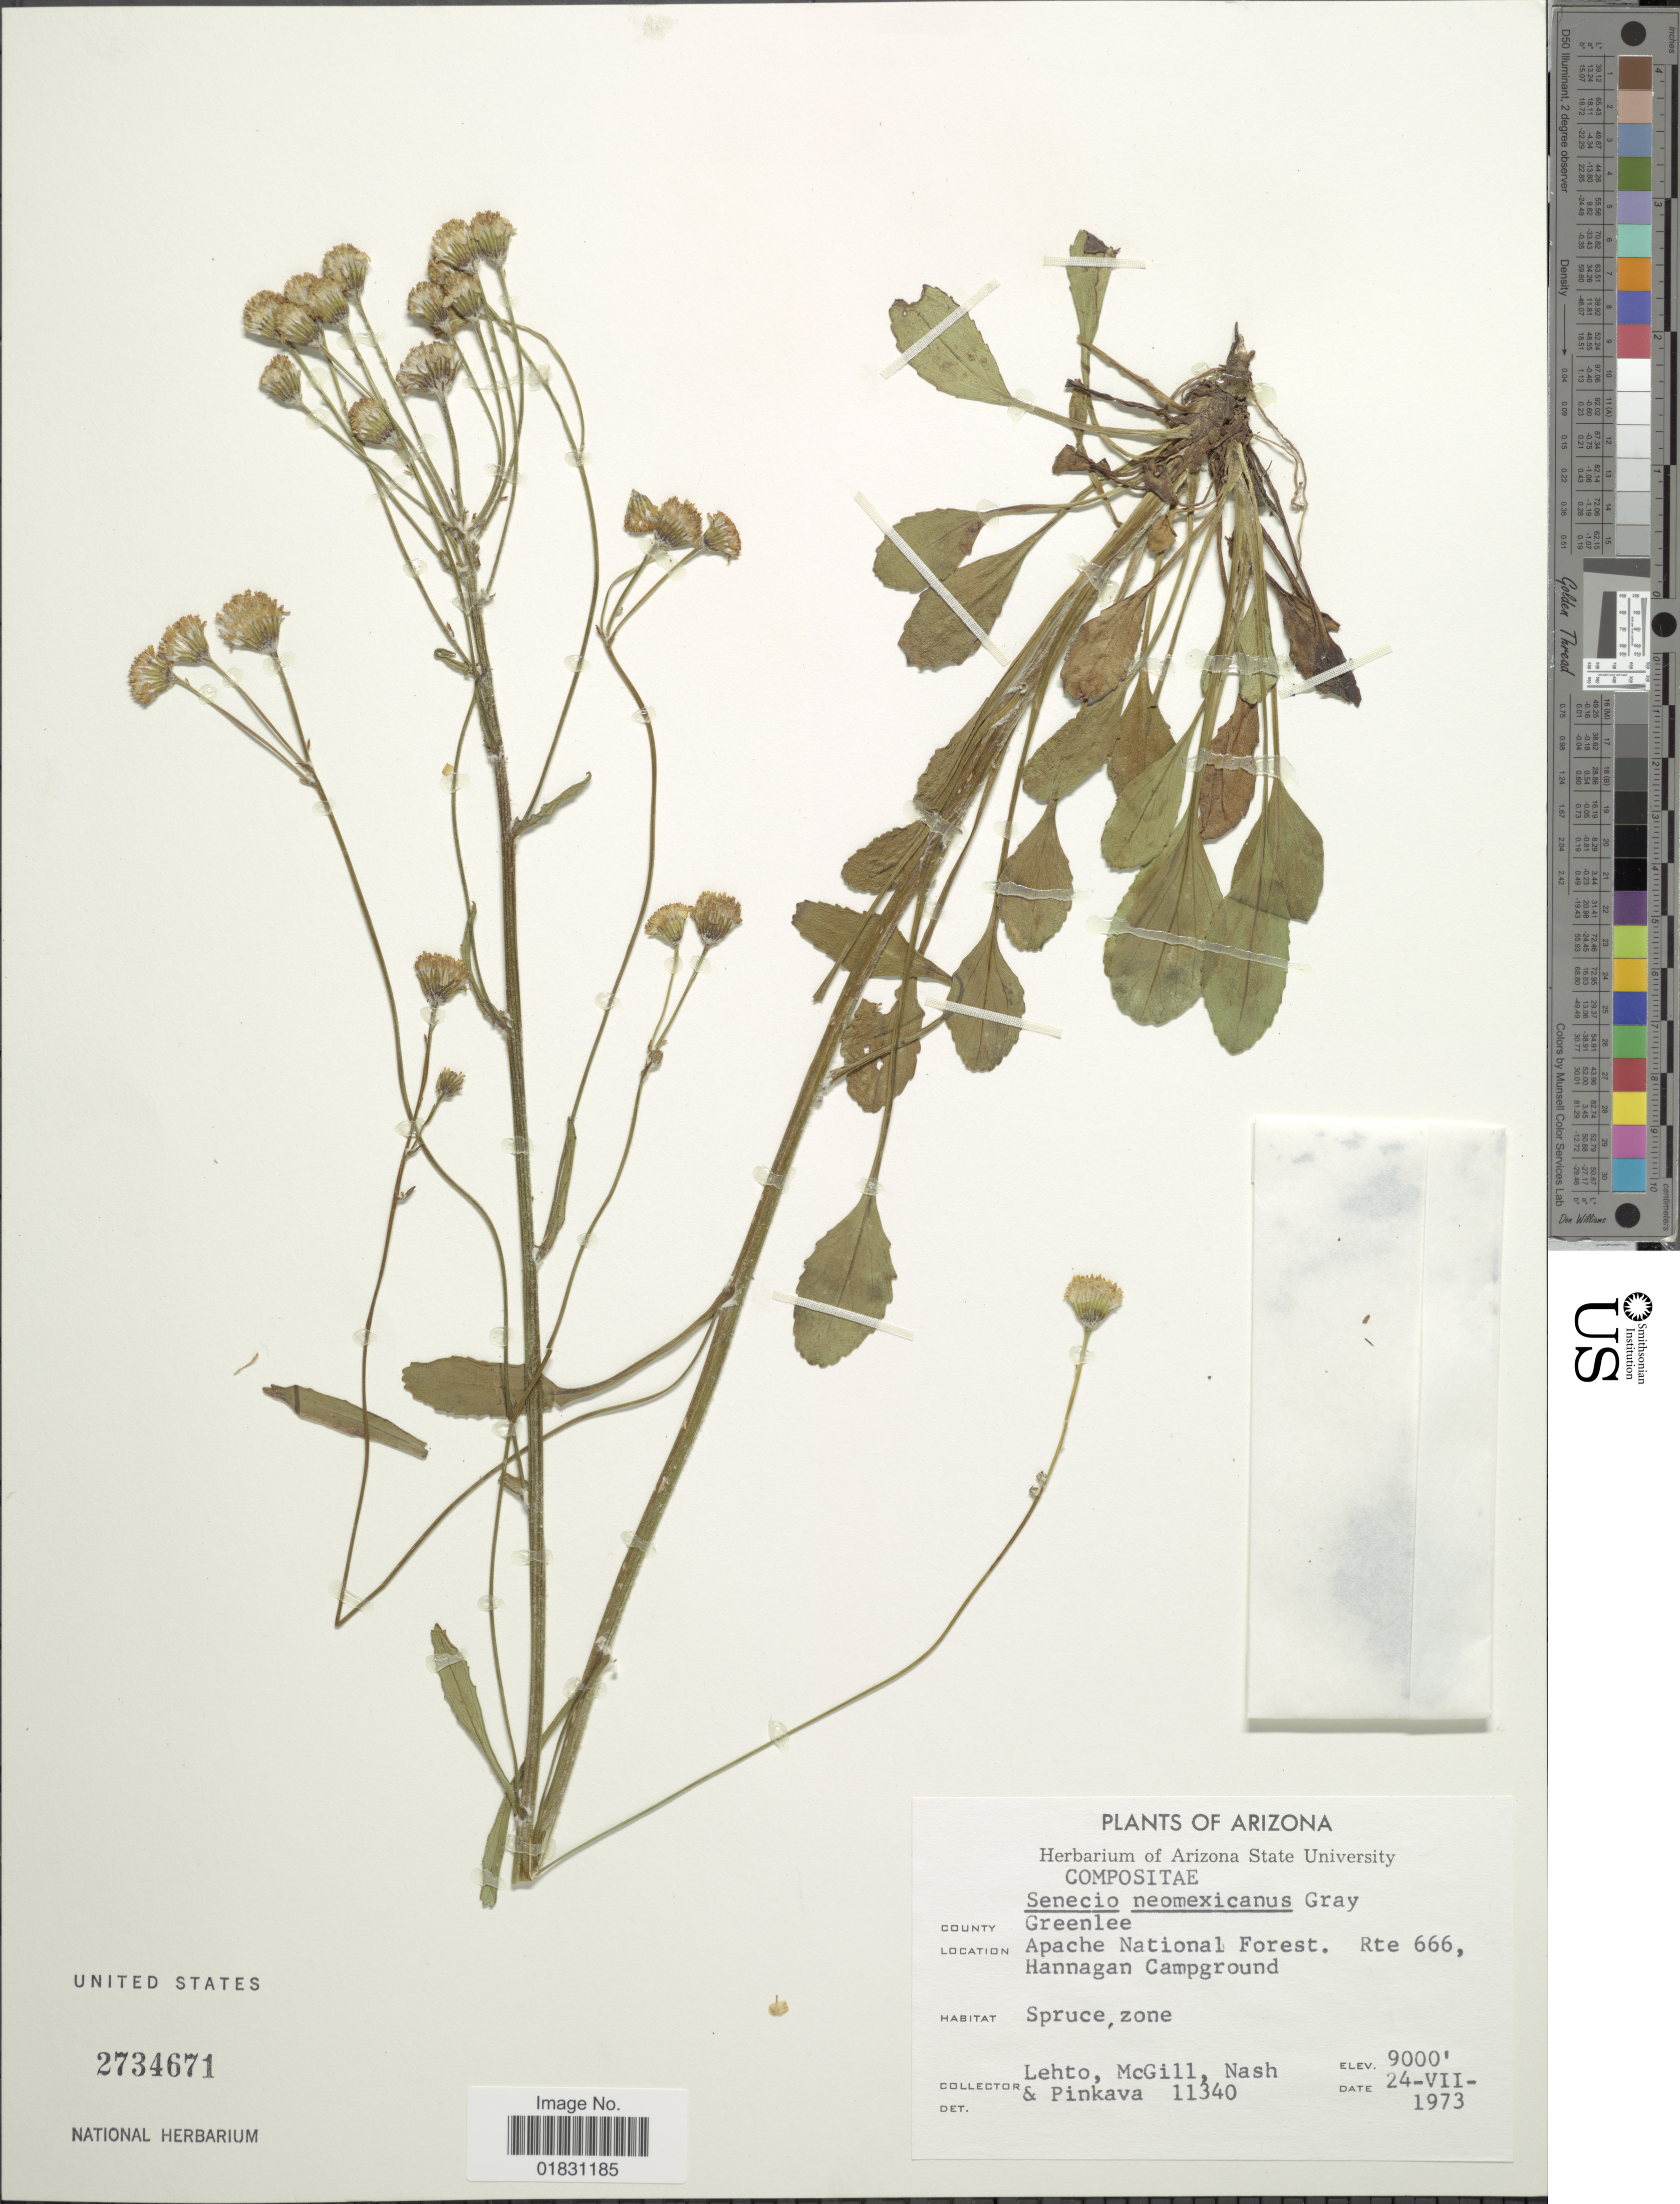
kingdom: Plantae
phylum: Tracheophyta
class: Magnoliopsida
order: Asterales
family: Asteraceae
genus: Packera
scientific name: Packera neomexicana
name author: (A. Gray) W.A. Weber & Á. Löve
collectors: -. Lehto, -. McGill, -- Nash & -. Pinkava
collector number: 11340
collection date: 1973-07-24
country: United States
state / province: Arizona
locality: County Greenlee, Apache National Forest, Rte 666, Hannagan Campground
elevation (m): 2743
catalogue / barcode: US 2734671